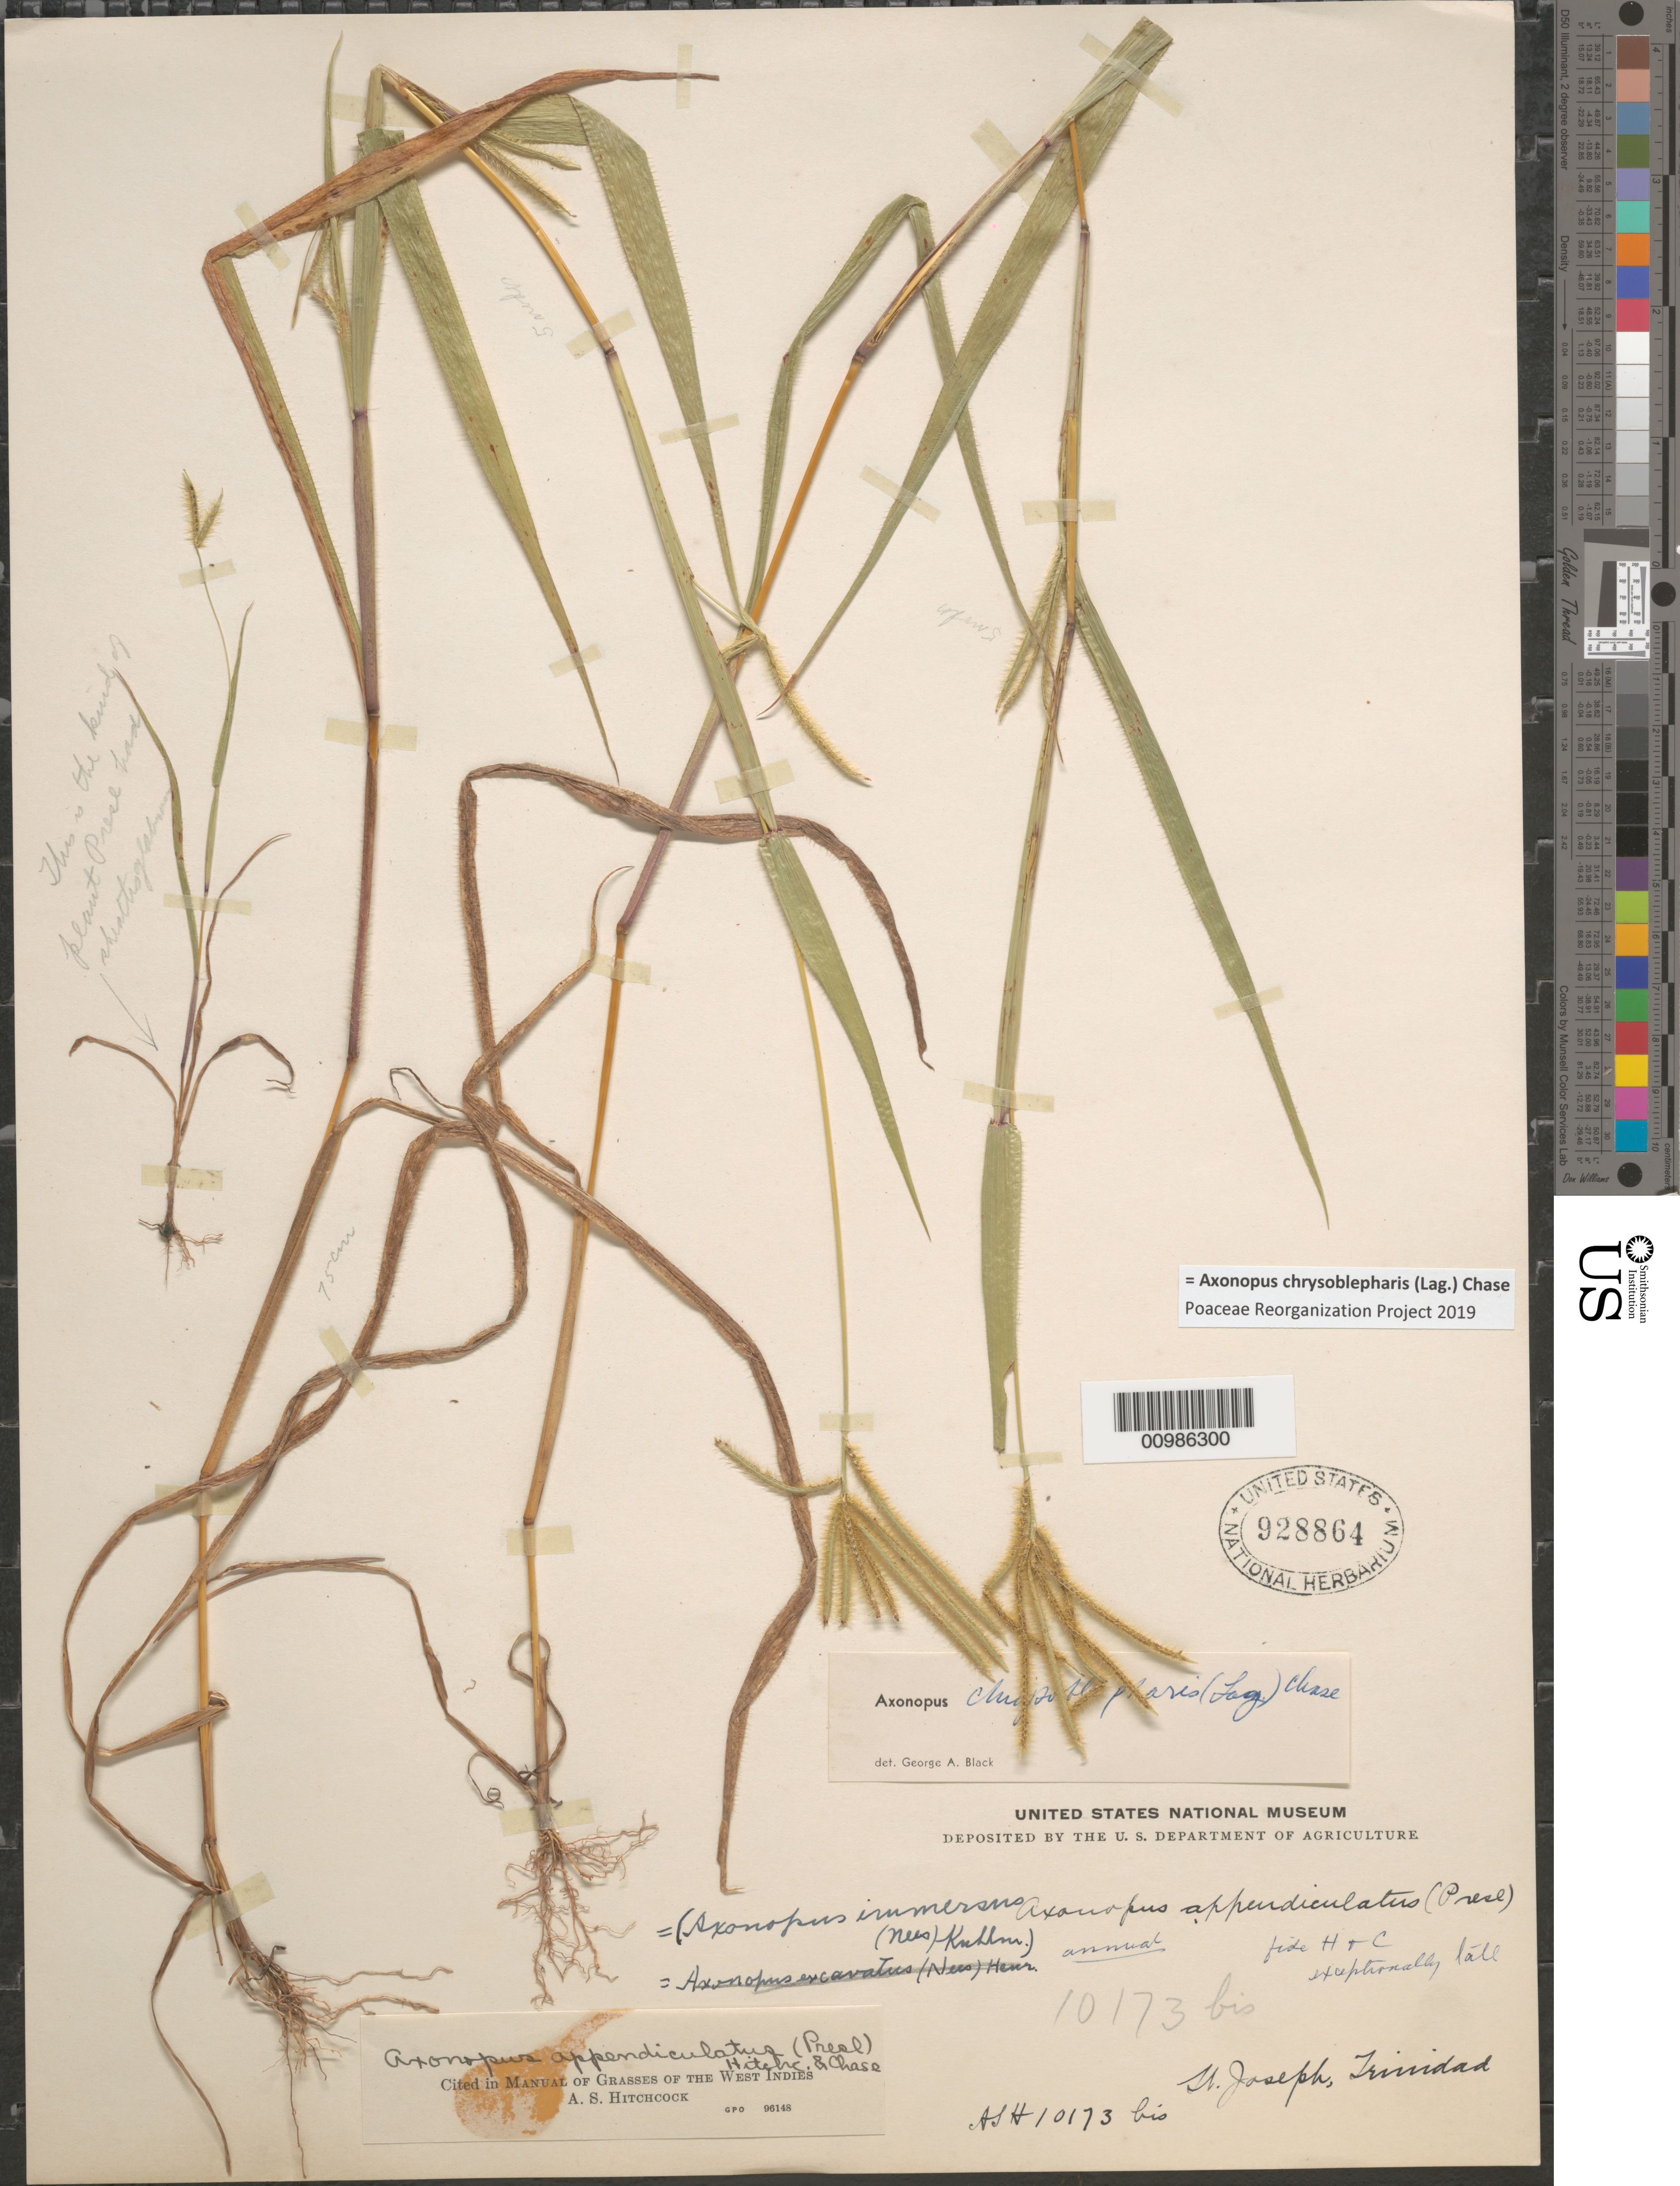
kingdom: Plantae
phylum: Tracheophyta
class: Liliopsida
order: Poales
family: Poaceae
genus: Axonopus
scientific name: Axonopus immersus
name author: (Nees) Kuhlm.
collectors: A. S. Hitchcock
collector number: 10173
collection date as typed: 23 Dec 1912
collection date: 1912-12-23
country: Trinidad and Tobago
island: Trinidad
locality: St. Joseph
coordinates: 0 N, 0 E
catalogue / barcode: US 928864